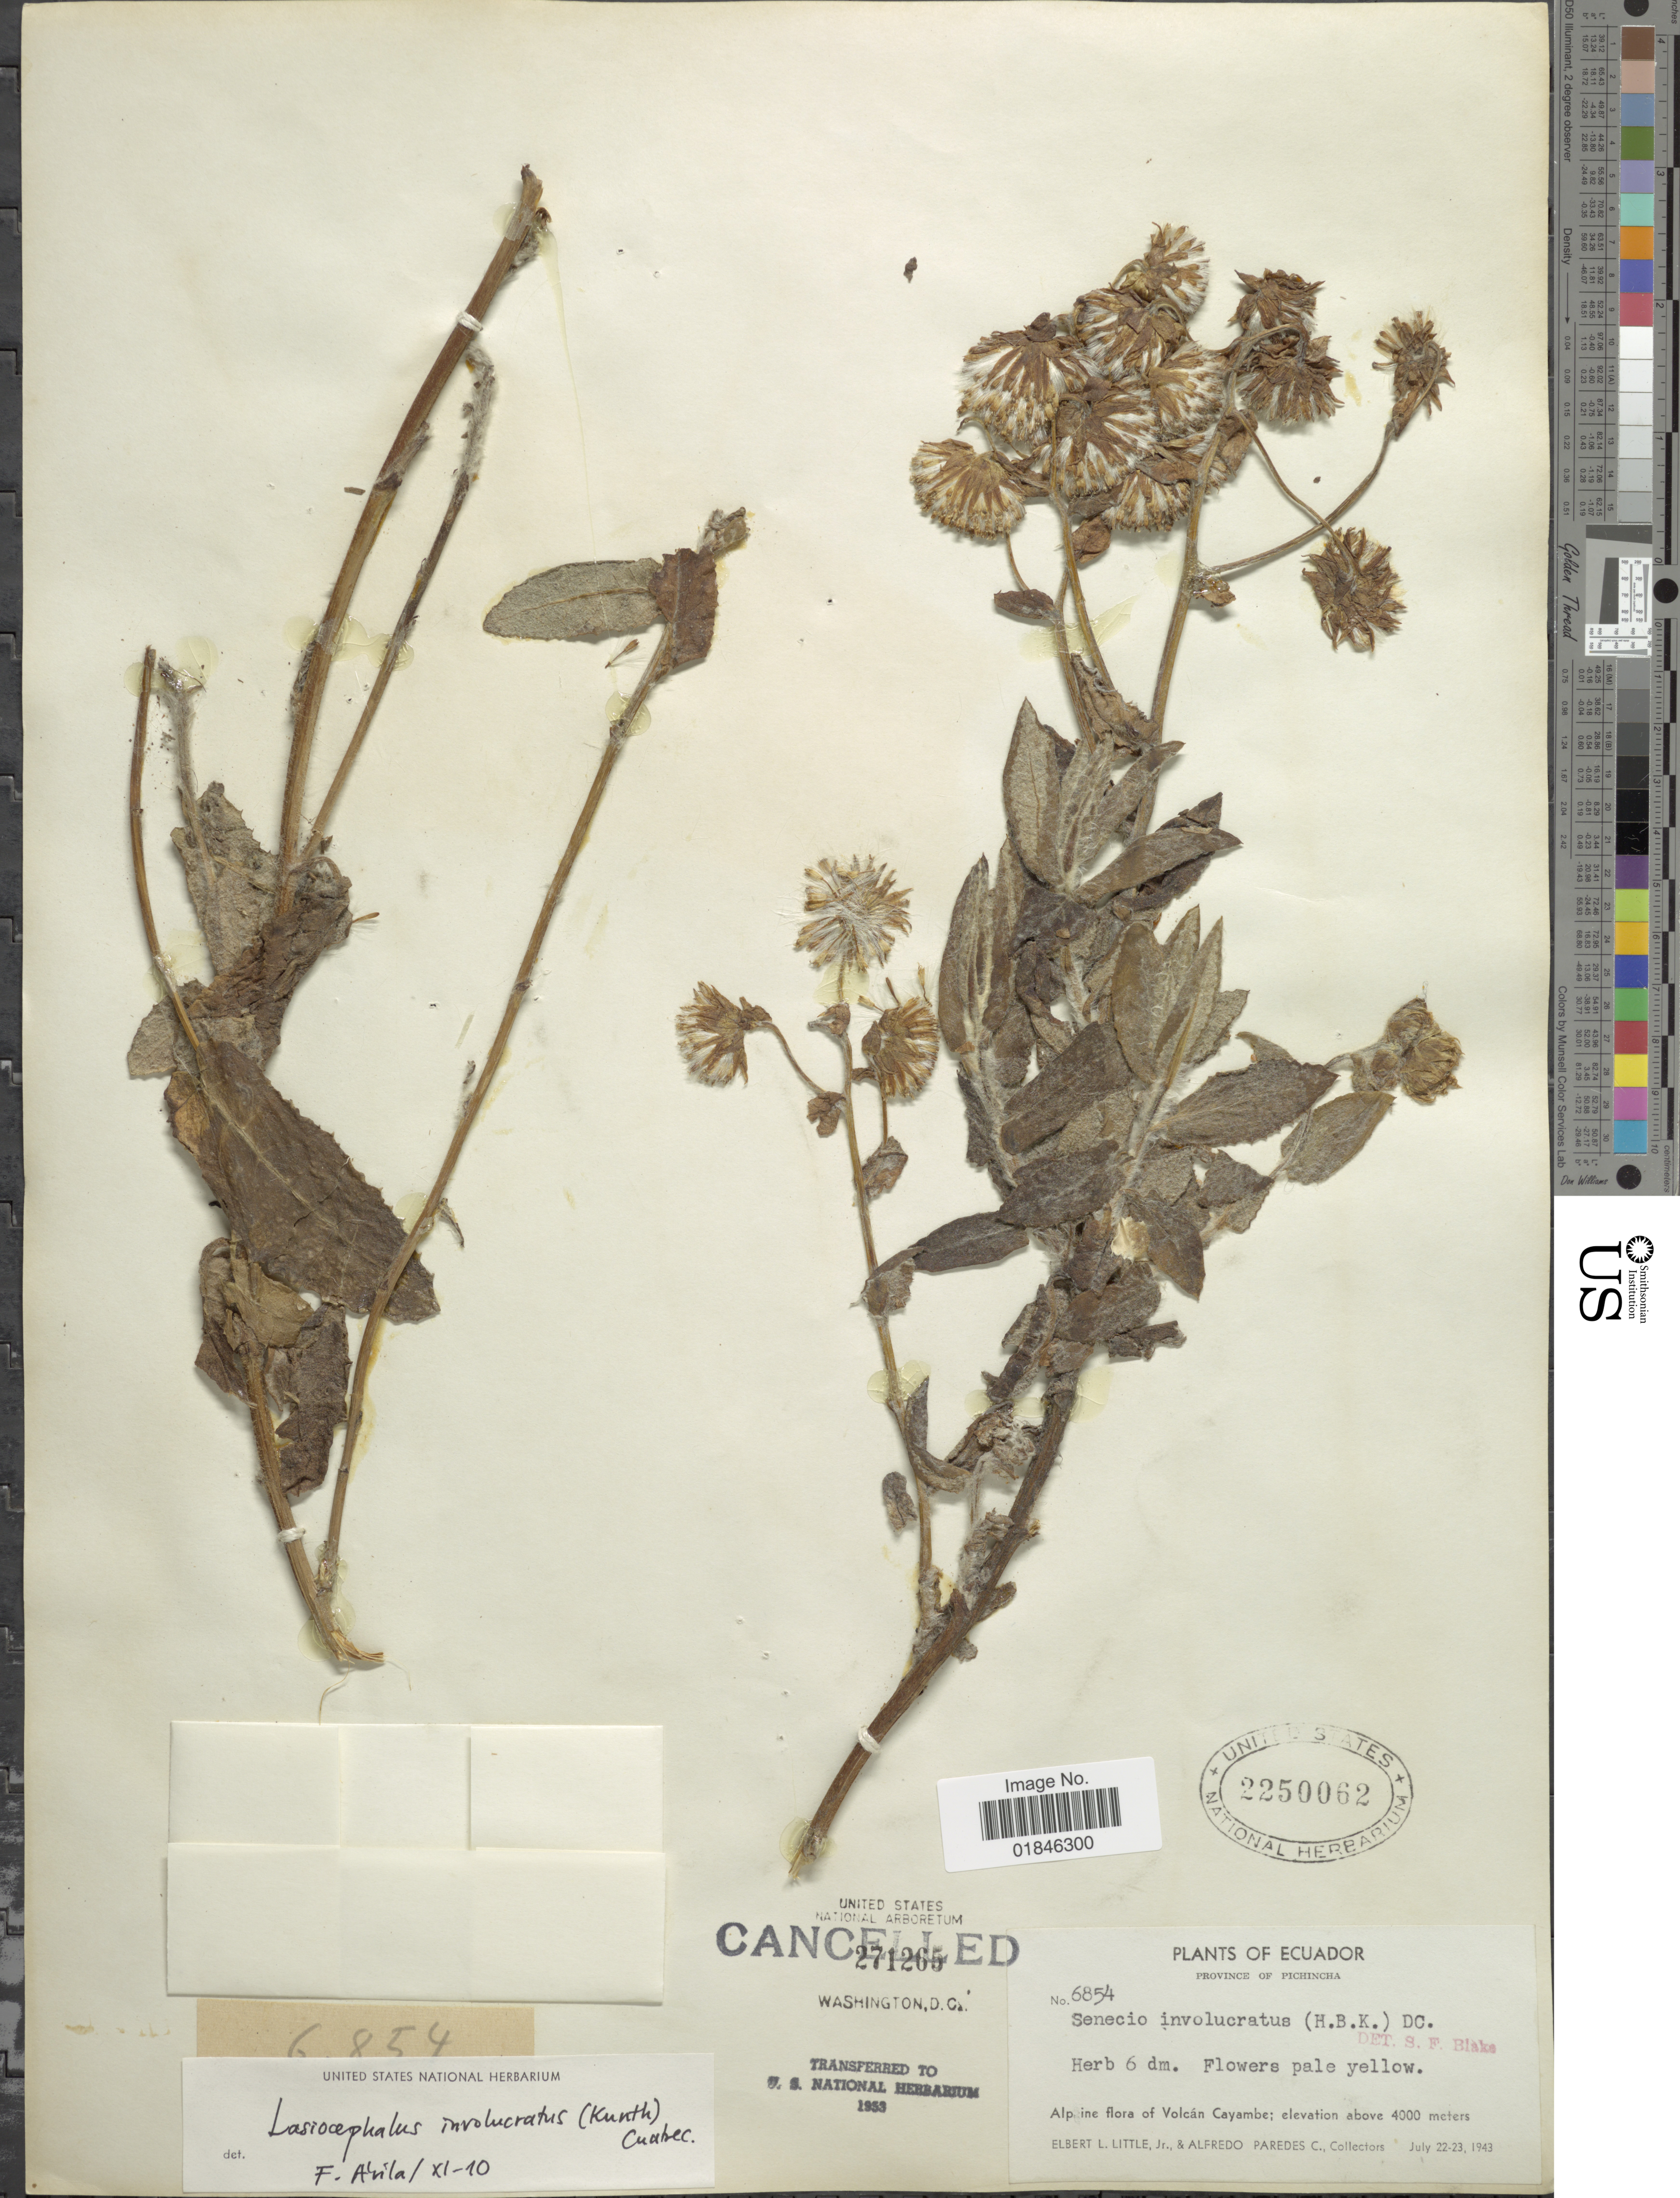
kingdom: Plantae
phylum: Tracheophyta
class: Magnoliopsida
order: Asterales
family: Asteraceae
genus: Senecio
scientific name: Senecio involucratus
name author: (Kunth) DC.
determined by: Salomon, Luciana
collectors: E. L. Little & A. Paredes C.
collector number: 6854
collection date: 1943-07-22/1943-07-23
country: Ecuador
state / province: Pichincha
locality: Province of Pichincha. Alpine flora of Volcán Cayambe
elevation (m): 4000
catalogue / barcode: US 2250062